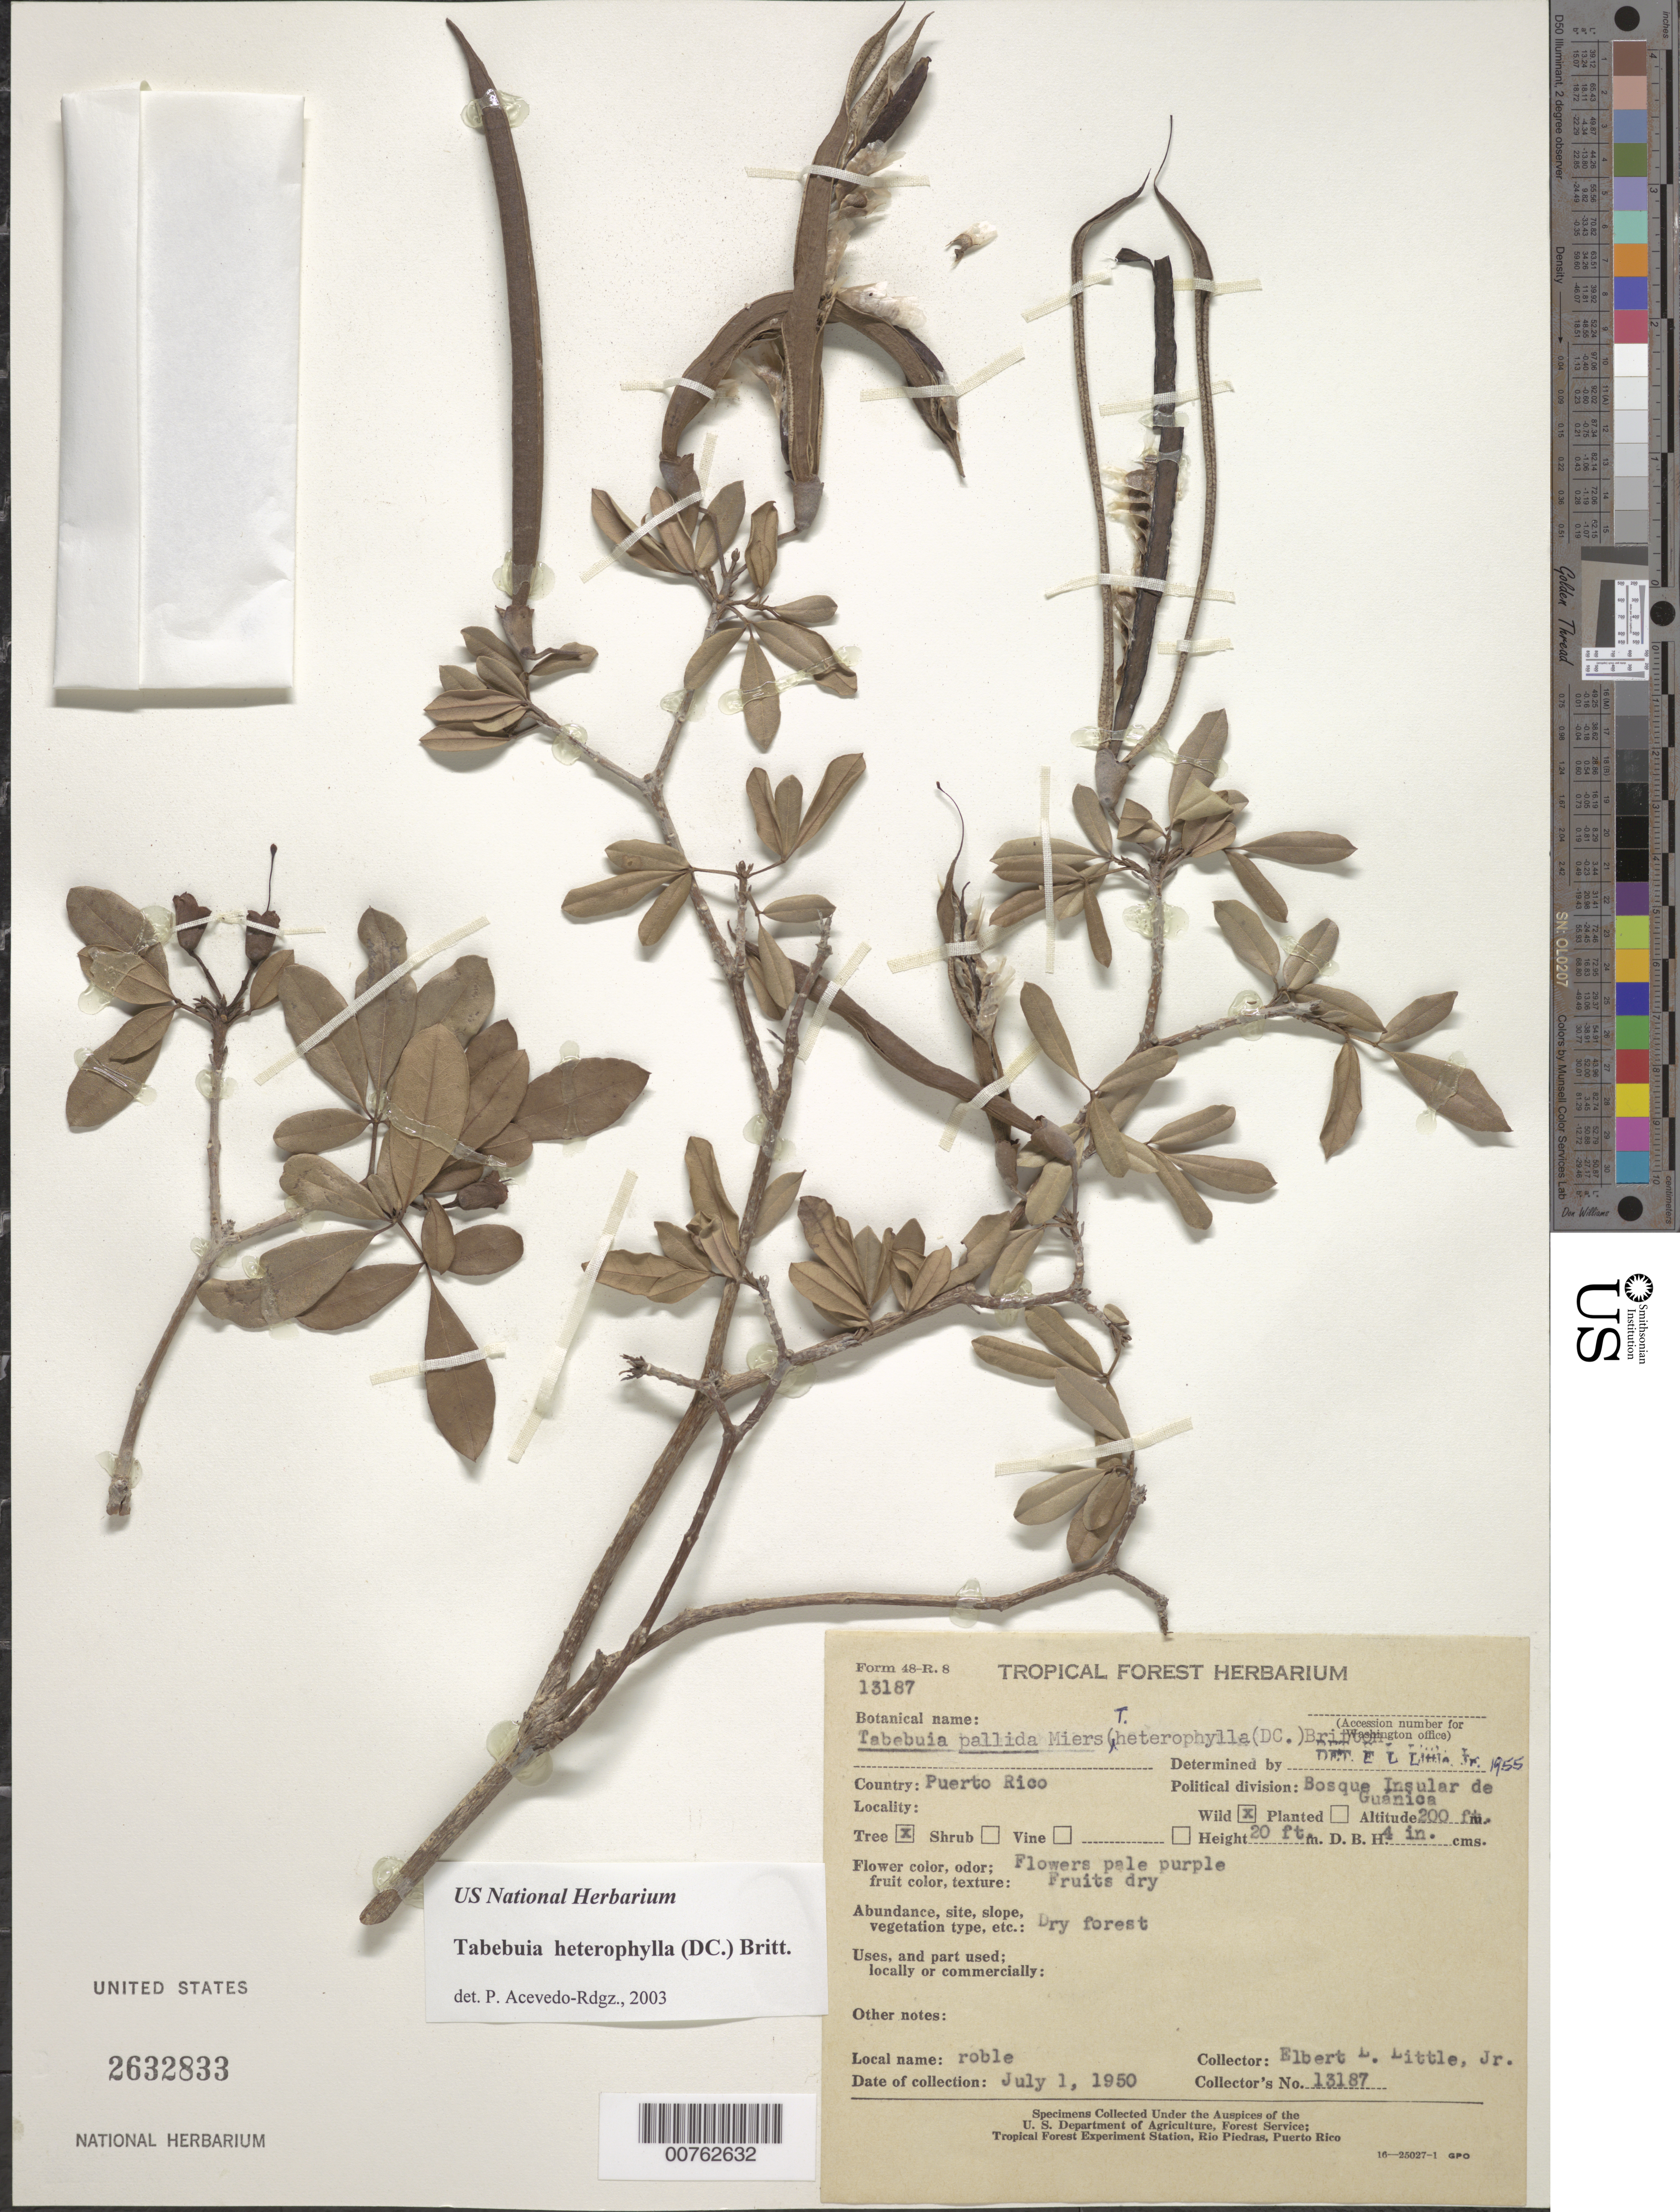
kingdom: Plantae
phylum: Tracheophyta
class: Magnoliopsida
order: Lamiales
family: Bignoniaceae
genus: Tabebuia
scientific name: Tabebuia heterophylla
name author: (DC.) Britton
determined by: Acevedo-Rodríguez, P., (BOT), Smithsonian Institution - National Museum of Natural History (UNITED STATES)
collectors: E. L. Little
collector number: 13187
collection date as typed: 01 Jul 1950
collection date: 1950-07-01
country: Puerto Rico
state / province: Guánica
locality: Bosque Insular de Guanica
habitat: Dry forest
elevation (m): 61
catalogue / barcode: US 2632833